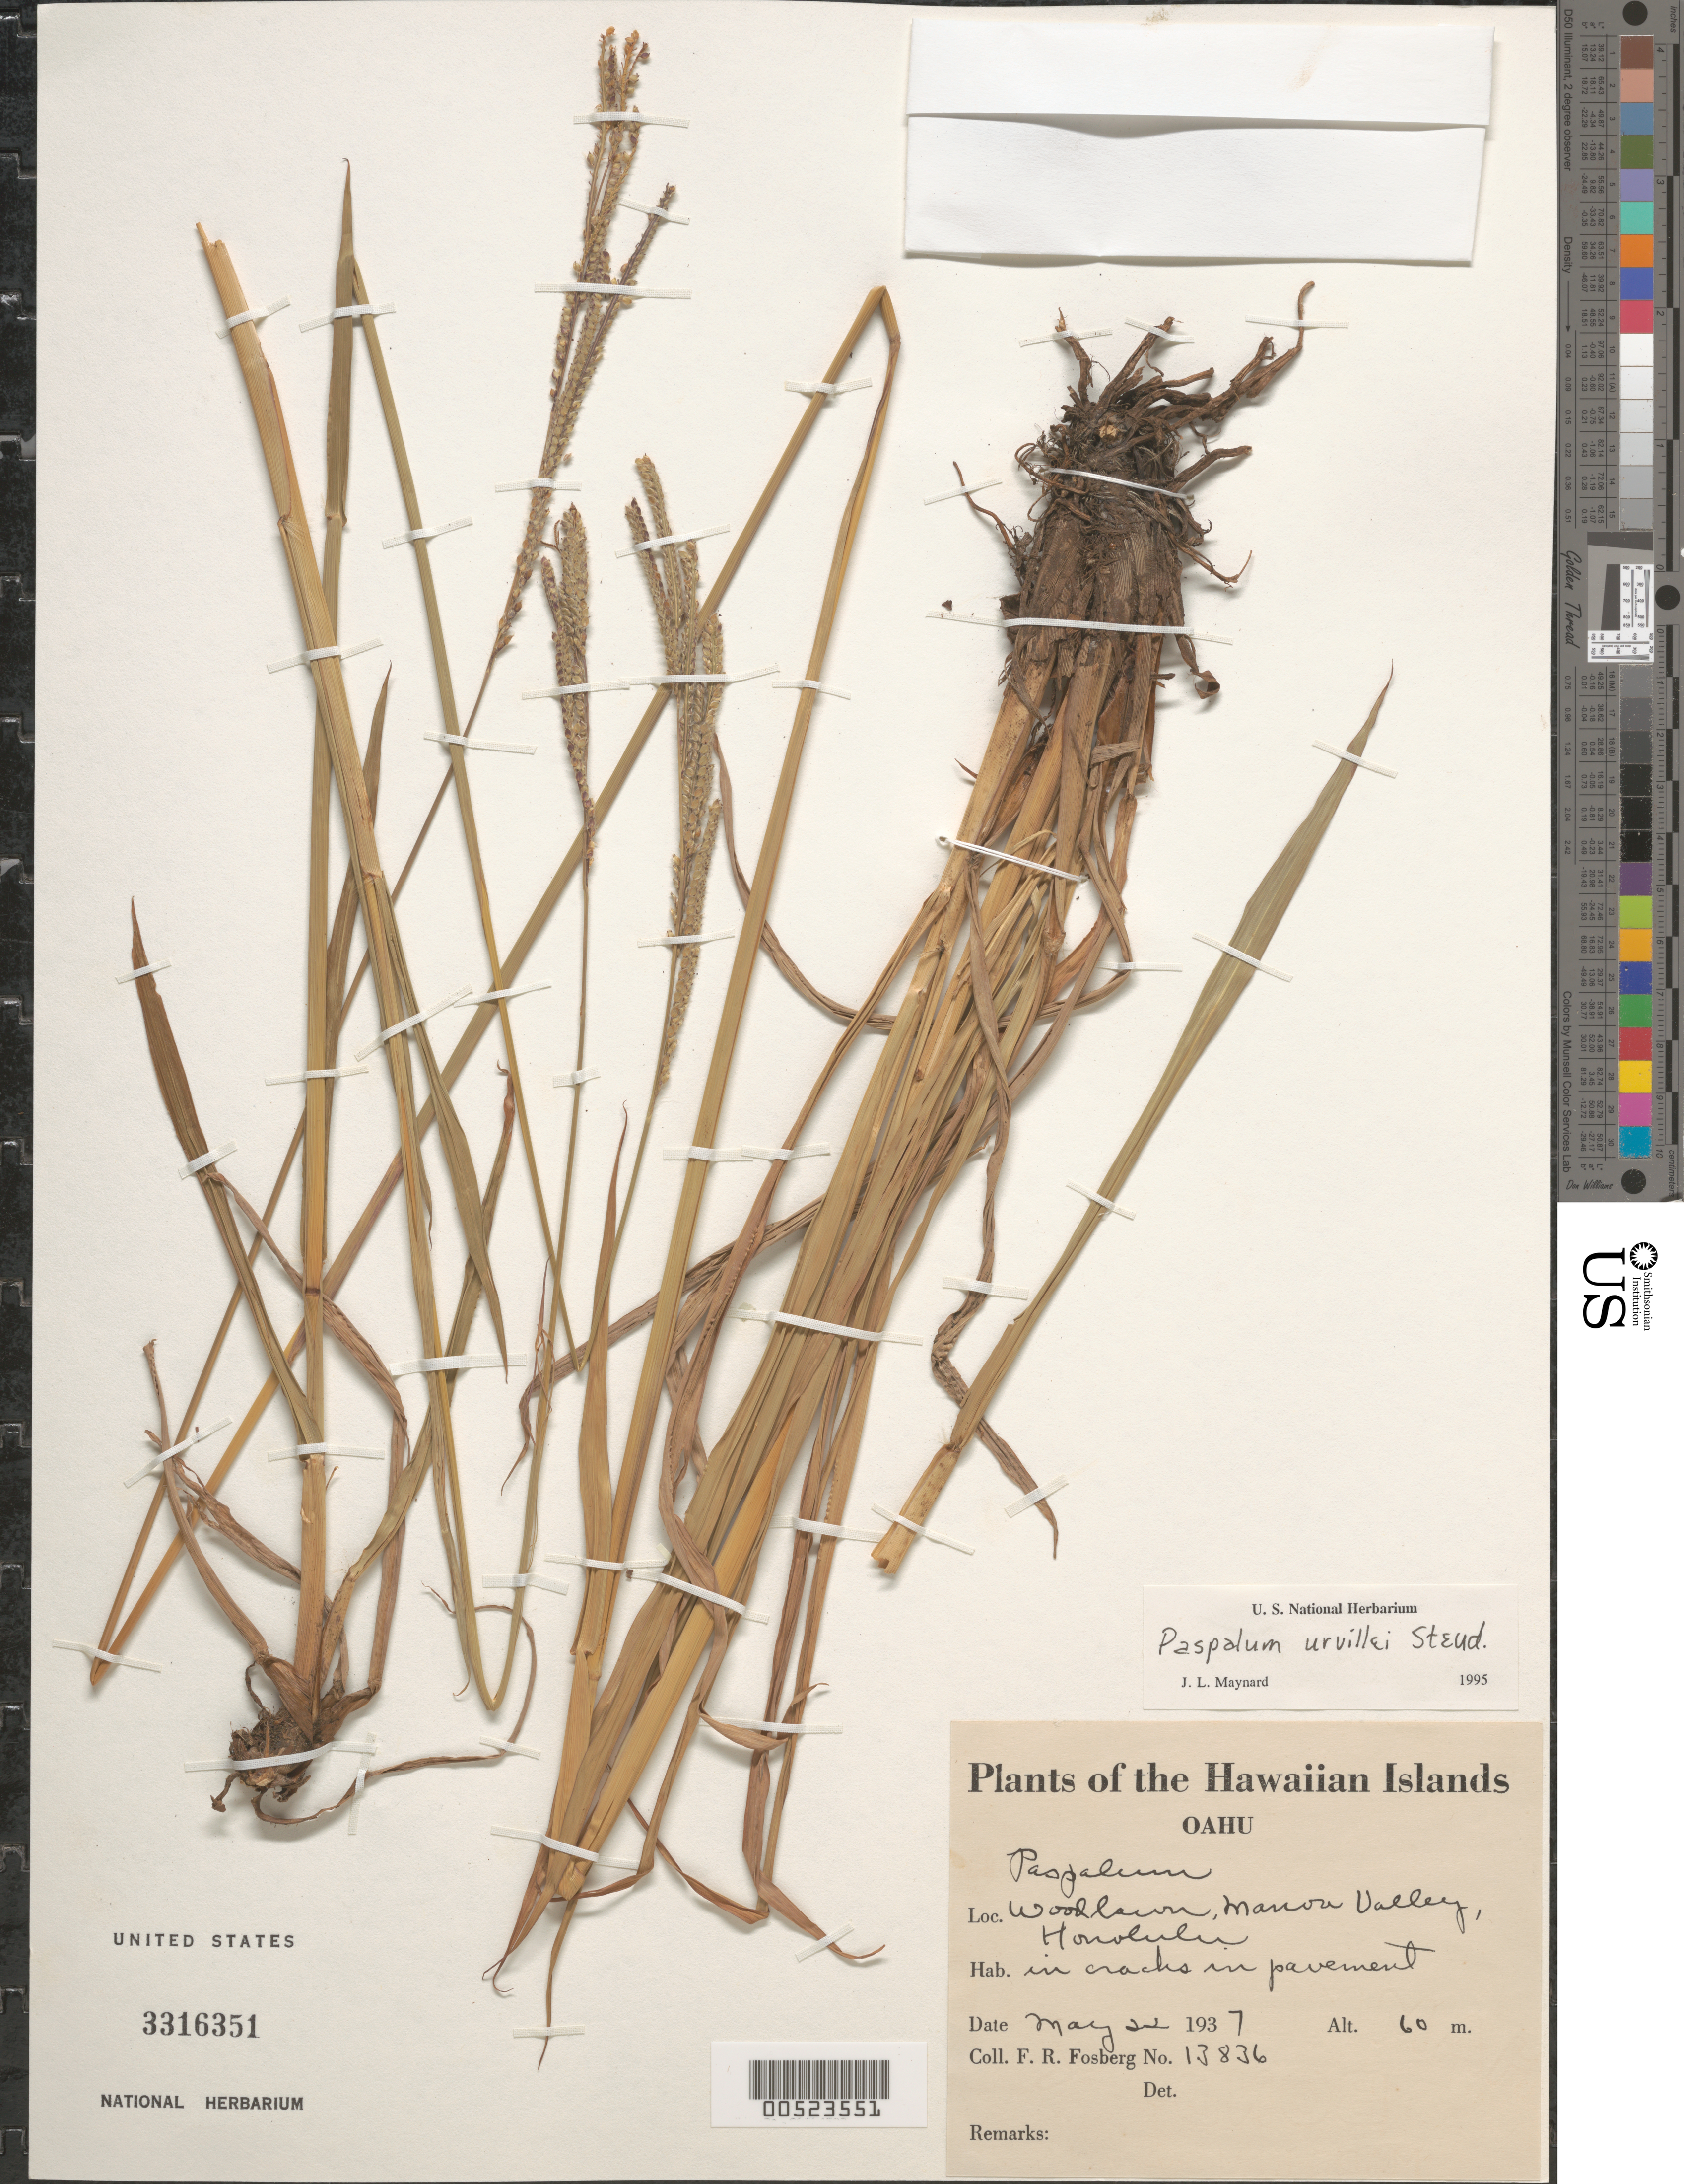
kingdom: Plantae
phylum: Tracheophyta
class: Liliopsida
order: Poales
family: Poaceae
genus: Paspalum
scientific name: Paspalum urvillei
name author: Steud.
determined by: Maynard, J. L.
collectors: F. R. Fosberg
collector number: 13836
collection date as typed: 22 May 1937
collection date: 1937-05-22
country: United States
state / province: Hawaii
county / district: Honolulu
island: Oahu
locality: Woodlawn, Manoa Valley, Honolulu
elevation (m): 60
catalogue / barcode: US 3316351